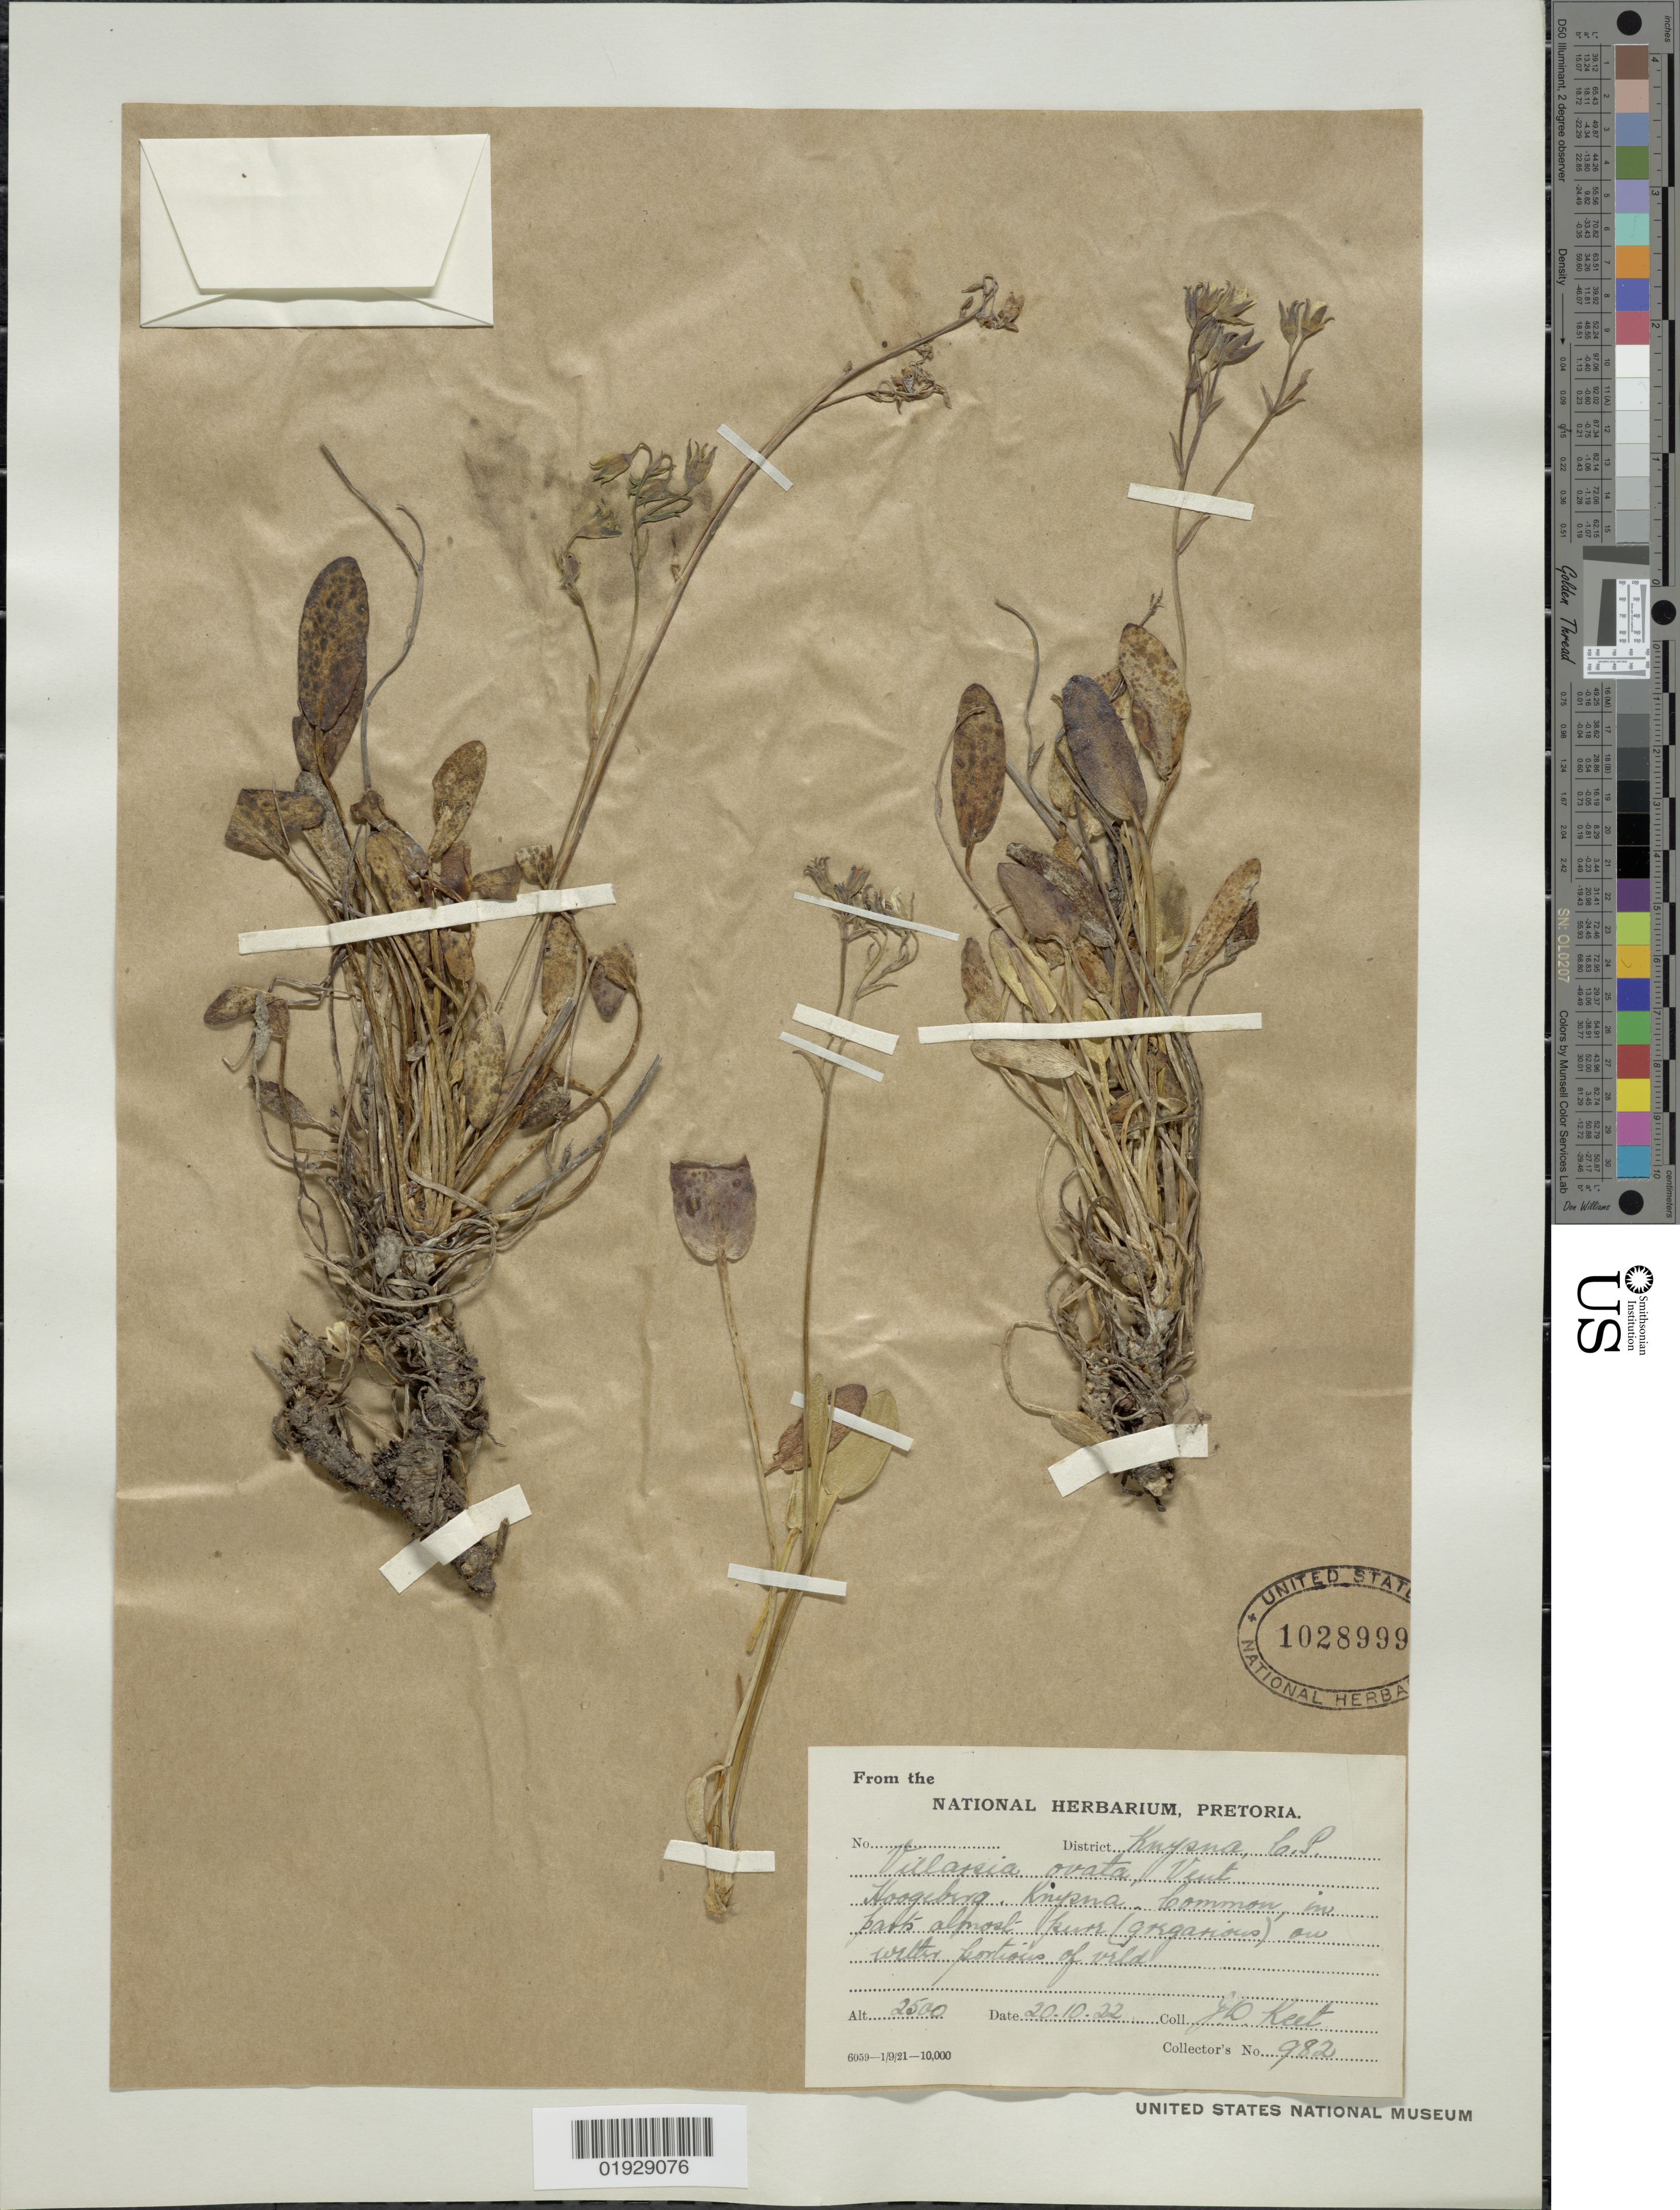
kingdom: Plantae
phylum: Tracheophyta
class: Magnoliopsida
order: Asterales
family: Menyanthaceae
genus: Villarsia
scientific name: Villarsia ovata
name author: (L. f.) Vent.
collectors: J. Keet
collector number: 982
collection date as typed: Transcribed d/m/y: 20/10/22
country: South Africa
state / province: Western Cape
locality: District Knysna, C.P. Hoogeberg, Knysna.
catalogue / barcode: US 1028999